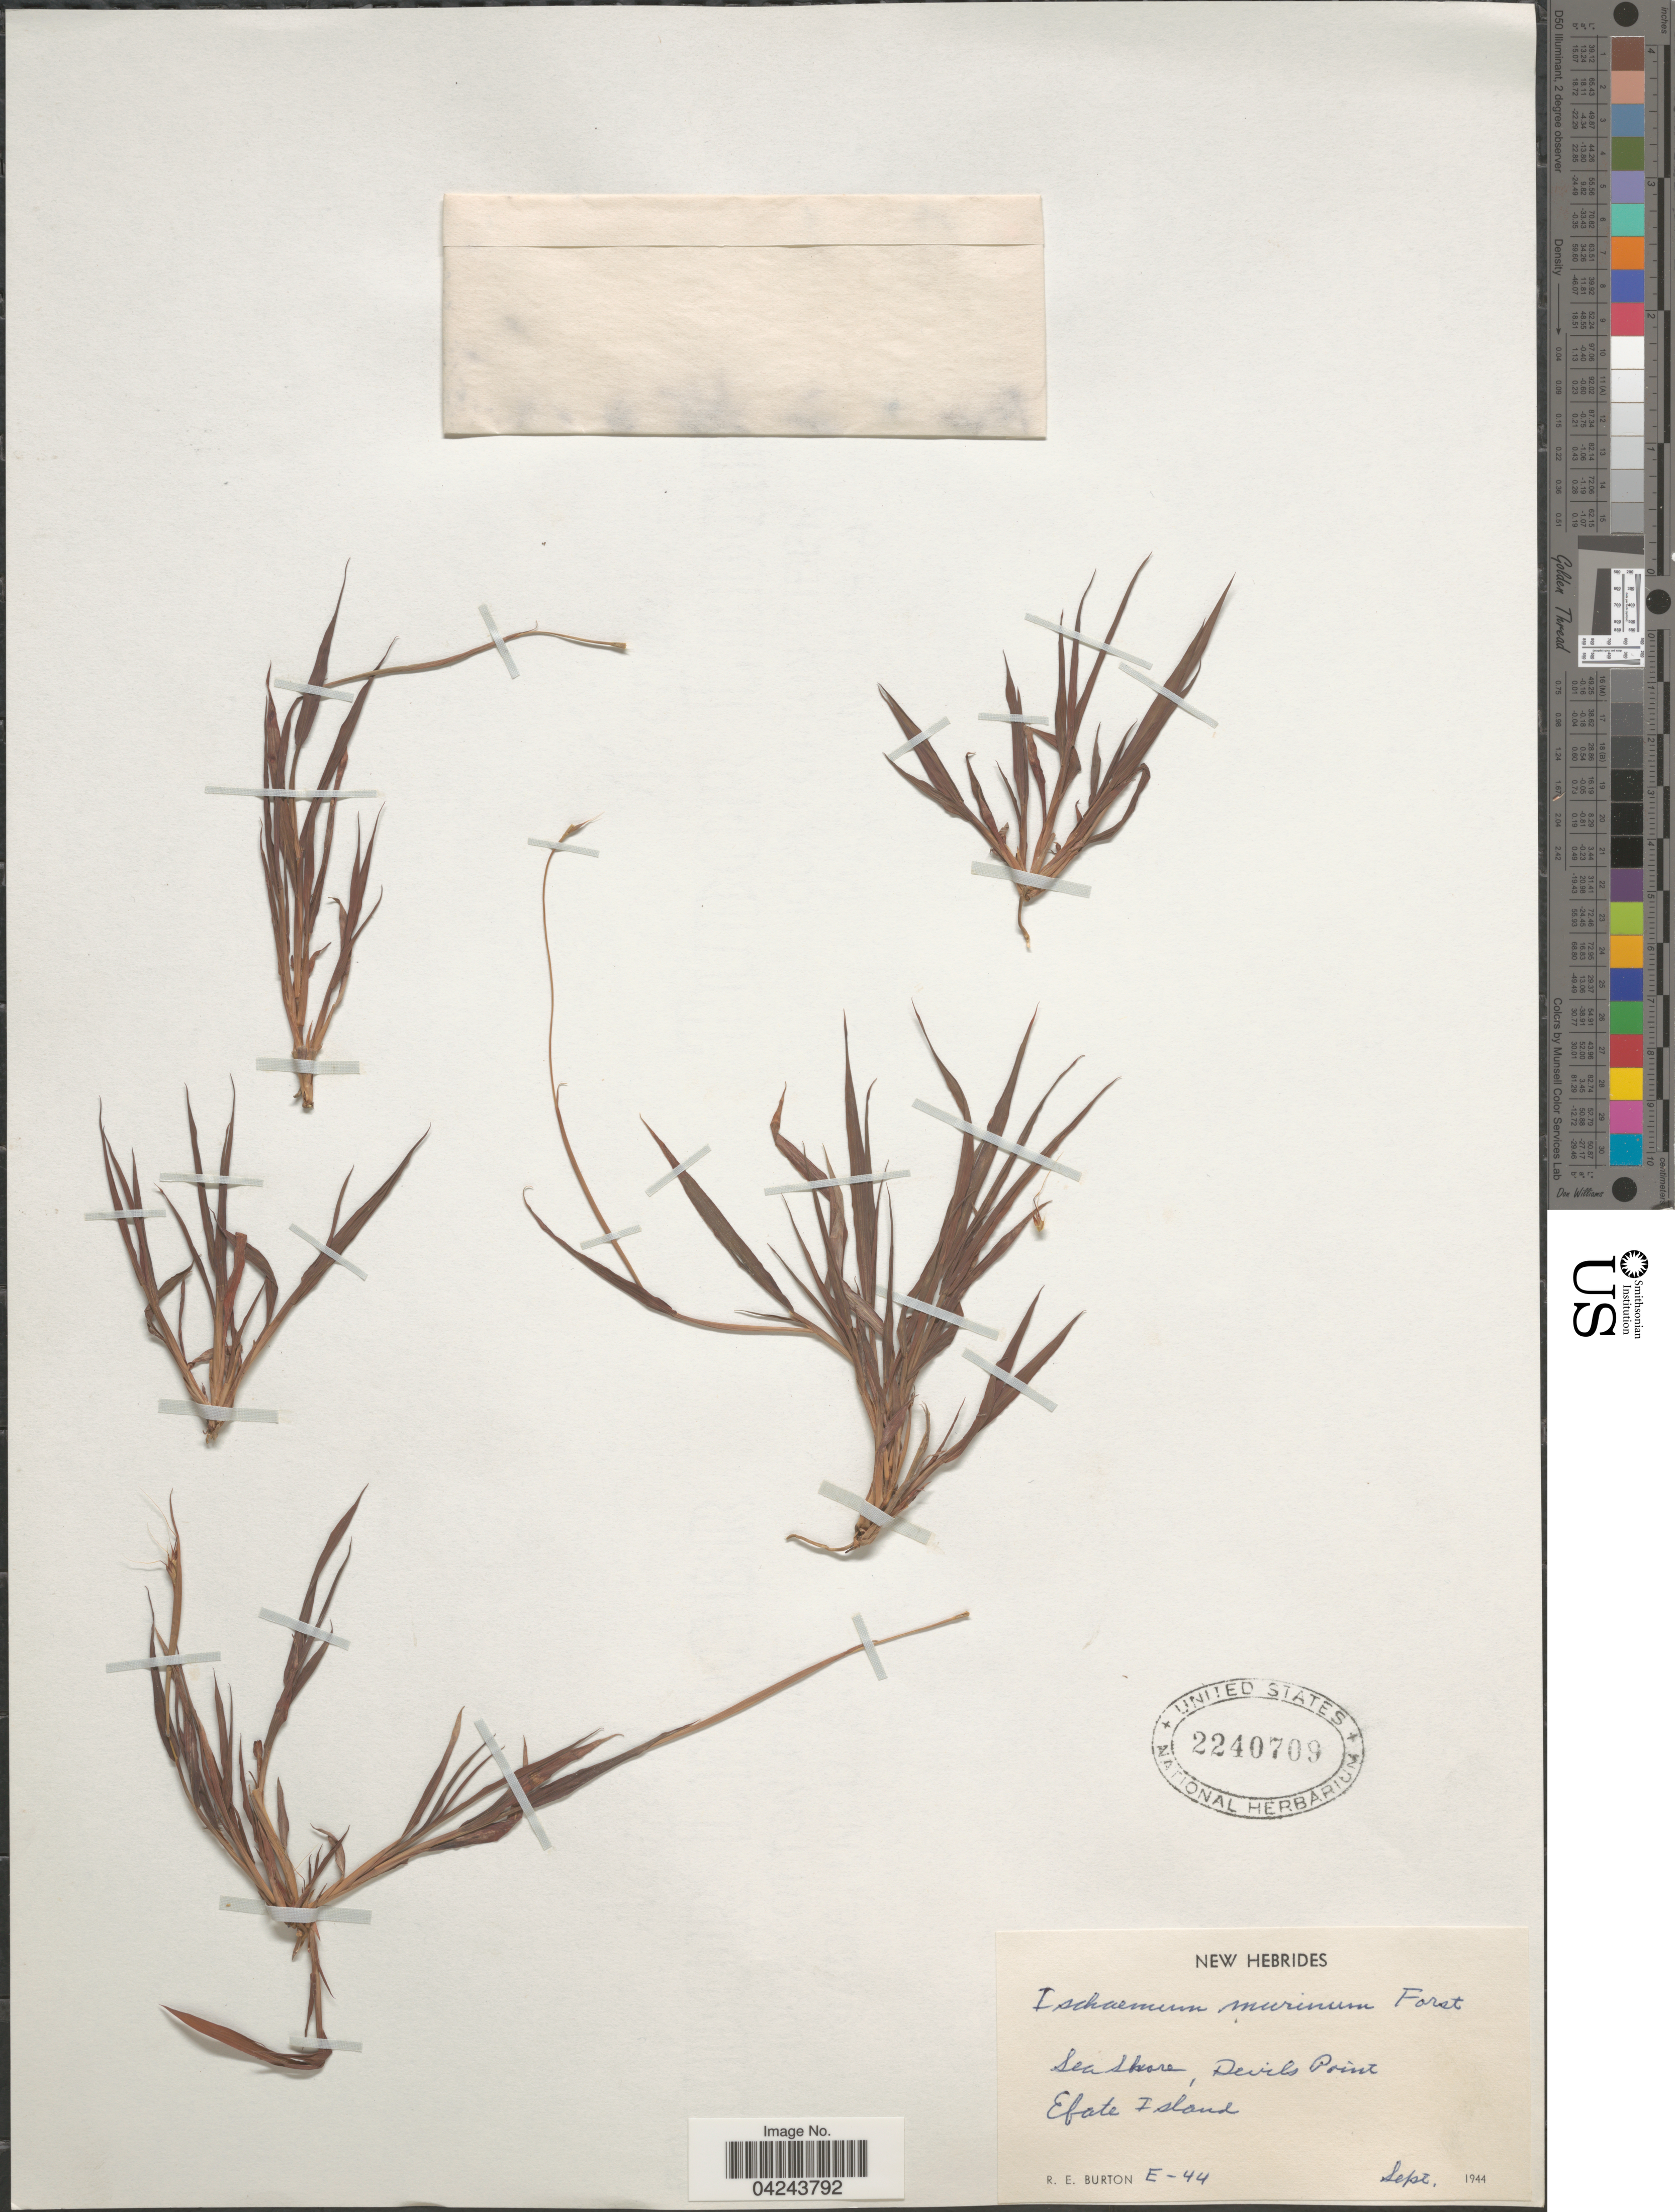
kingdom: Plantae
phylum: Tracheophyta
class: Liliopsida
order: Poales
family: Poaceae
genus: Ischaemum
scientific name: Ischaemum murinum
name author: G. Forst.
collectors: R. Burton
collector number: E-44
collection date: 1944-09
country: Vanuatu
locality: New Hebrides. Sea shore, Devils Point. Efate Island.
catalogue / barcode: US 2240709